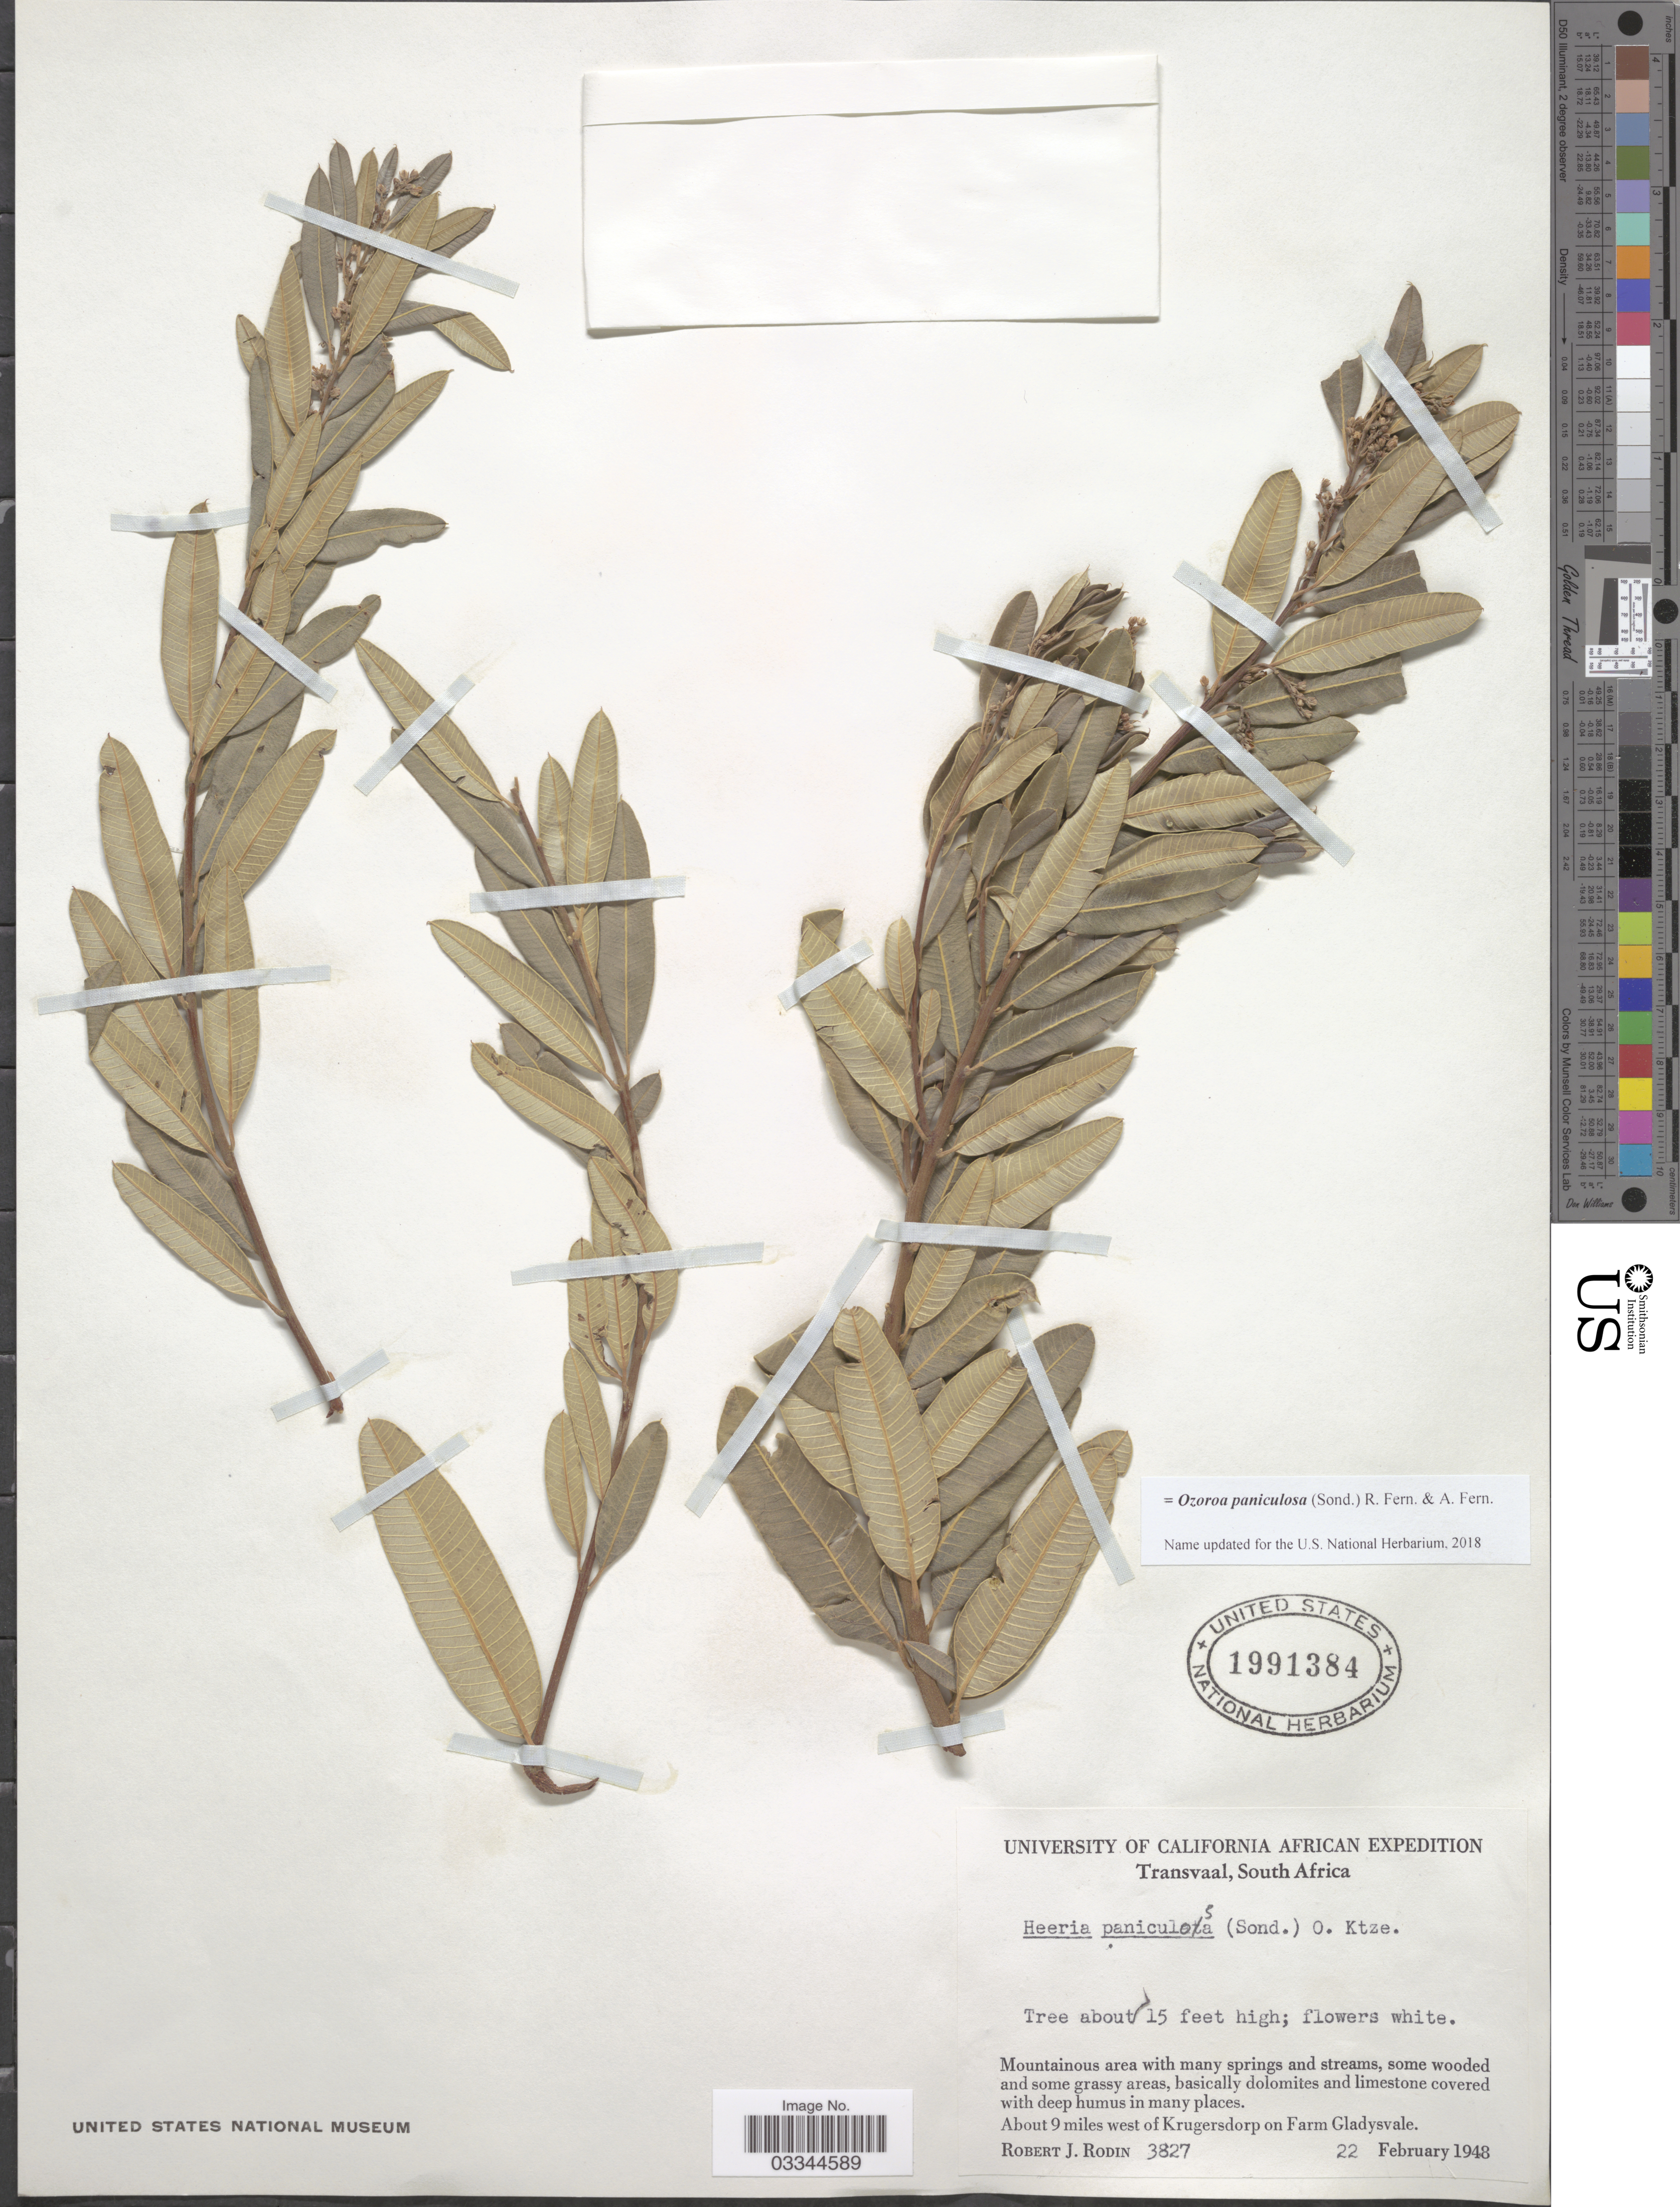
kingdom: Plantae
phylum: Tracheophyta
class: Magnoliopsida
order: Sapindales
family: Anacardiaceae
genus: Ozoroa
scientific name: Ozoroa paniculosa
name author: (Sond.) R. Fern. & A. Fern.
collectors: R. J. Rodin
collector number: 3827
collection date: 1948-02-22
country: South Africa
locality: Transvaal. About 9 miles west of Krugersdorp on Farm Gladysvale.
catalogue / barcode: US 1991384